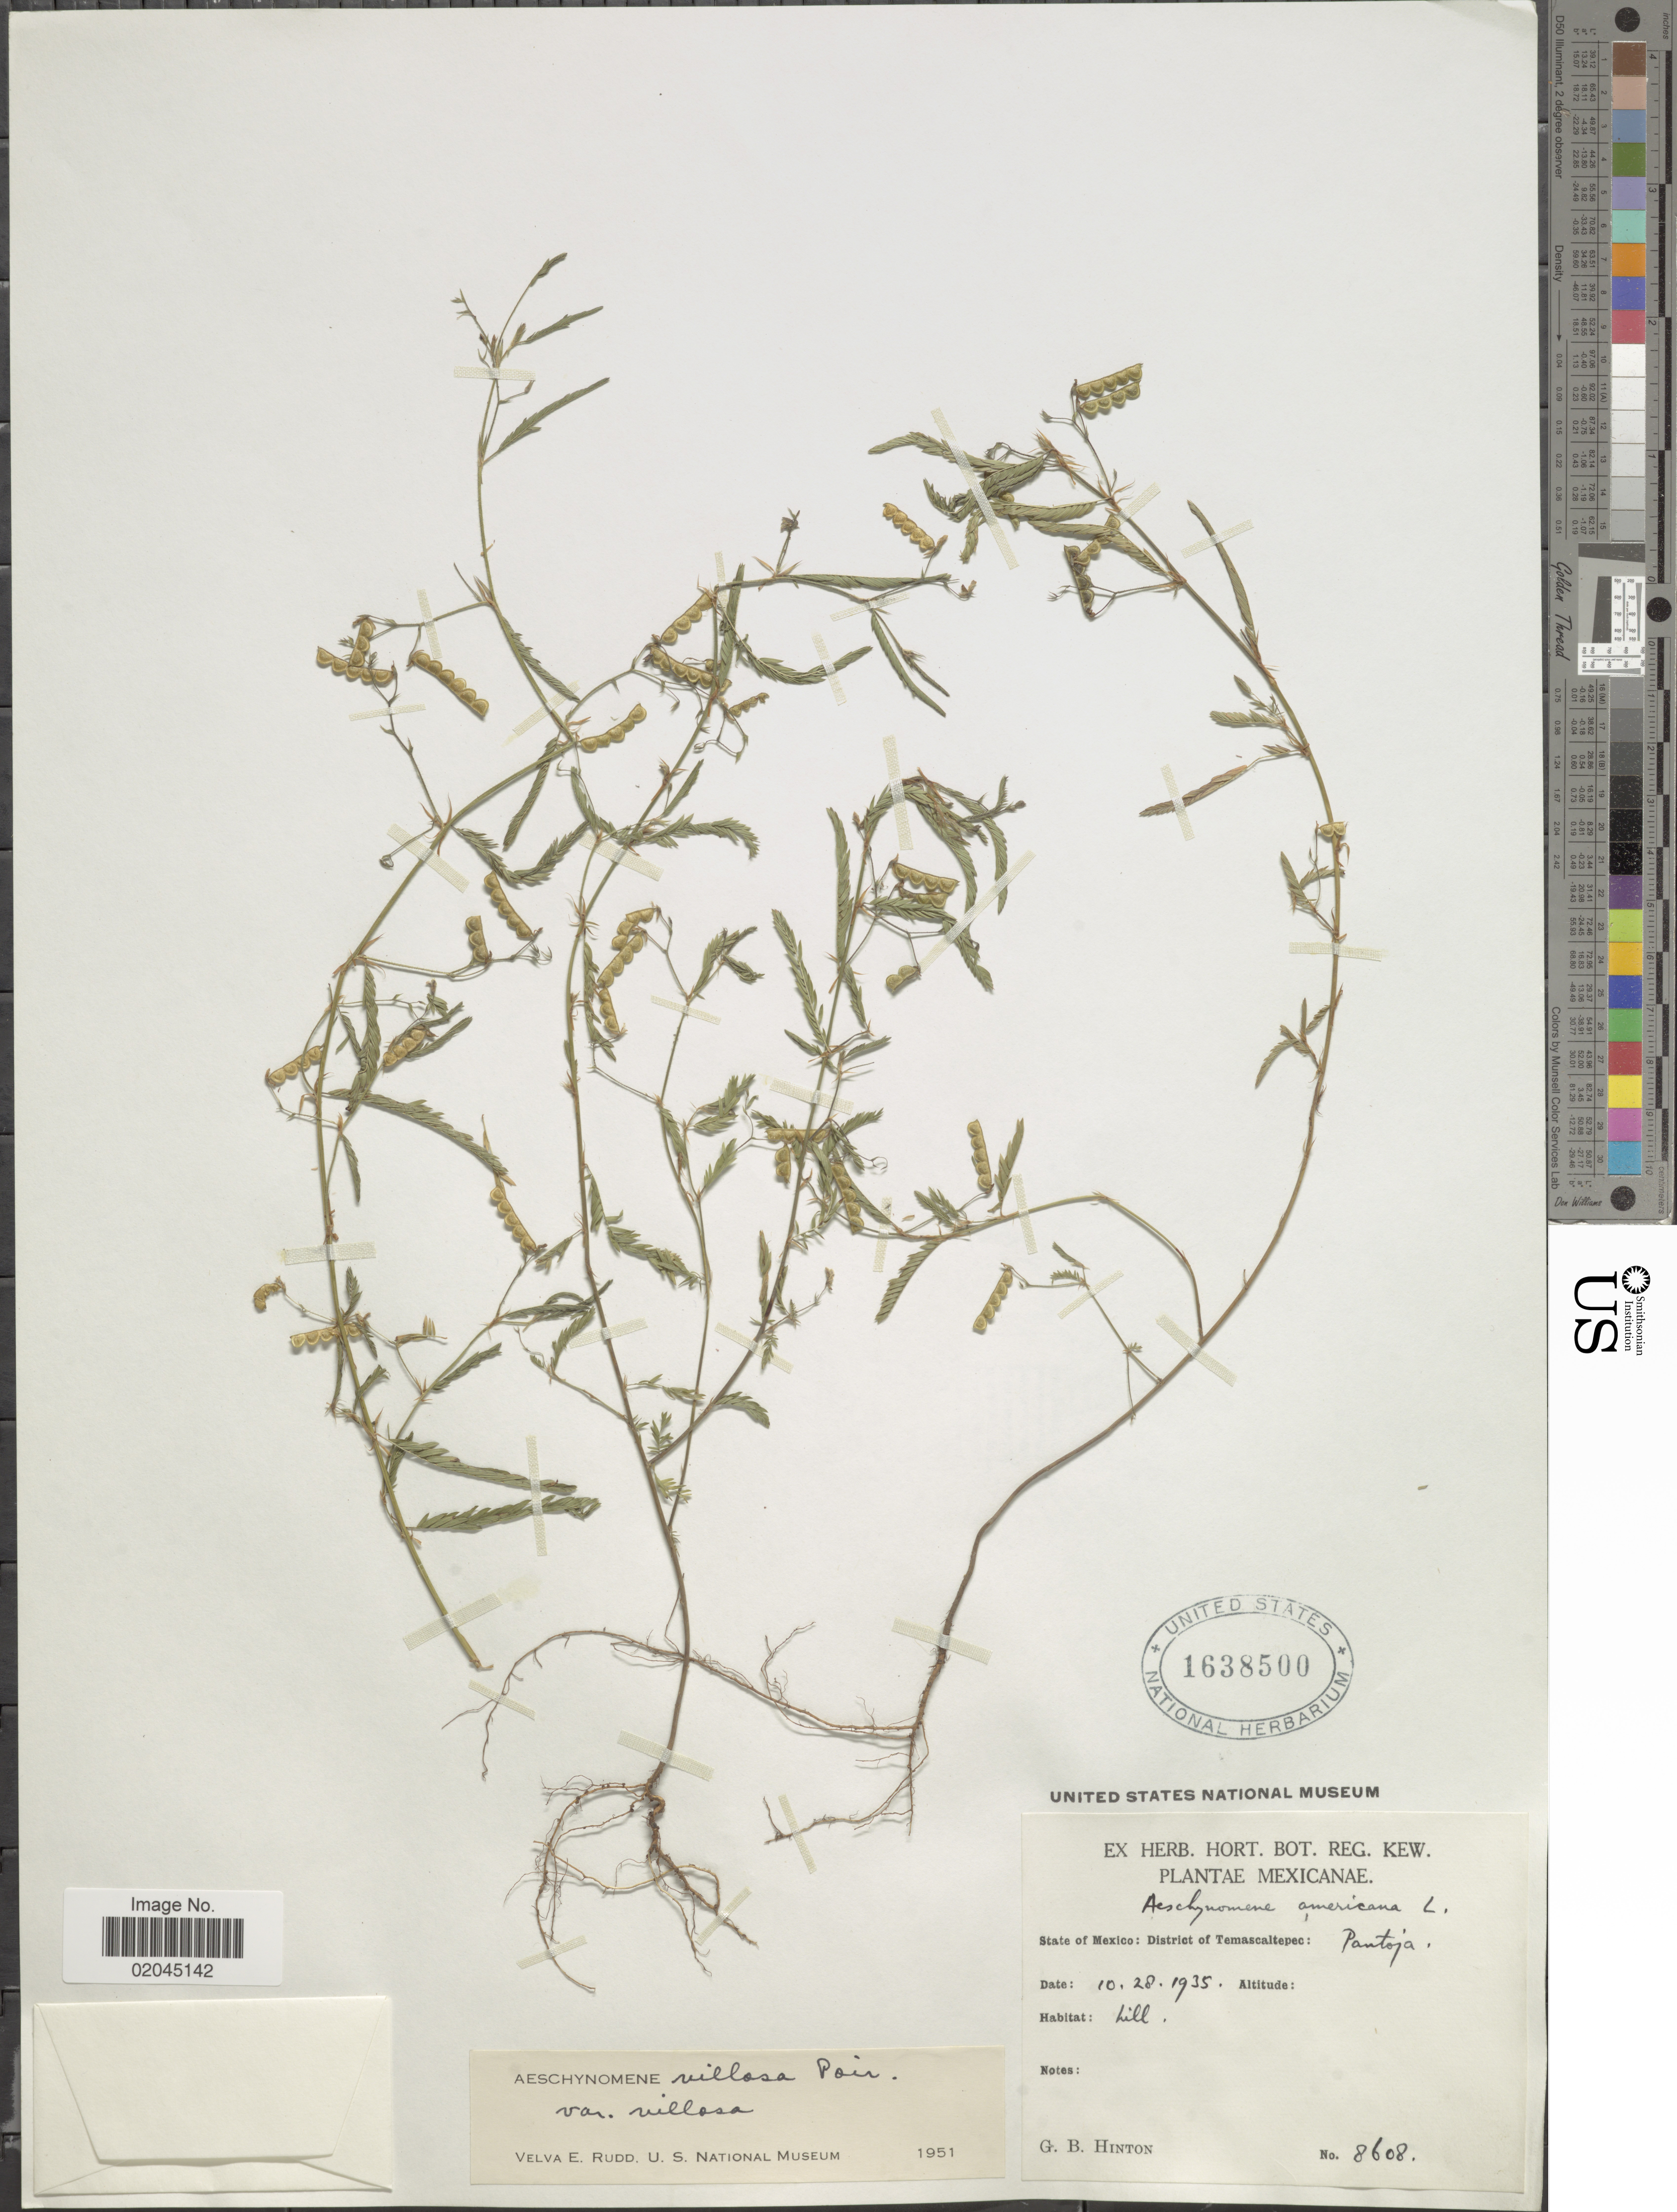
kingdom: Plantae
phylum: Tracheophyta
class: Magnoliopsida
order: Fabales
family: Fabaceae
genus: Aeschynomene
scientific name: Aeschynomene villosa var. villosa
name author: Poir.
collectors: G. B. Hinton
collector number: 8608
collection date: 1935-10-28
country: Mexico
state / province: México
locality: District of Temascaltepec: Pantoja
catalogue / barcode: US 1638500